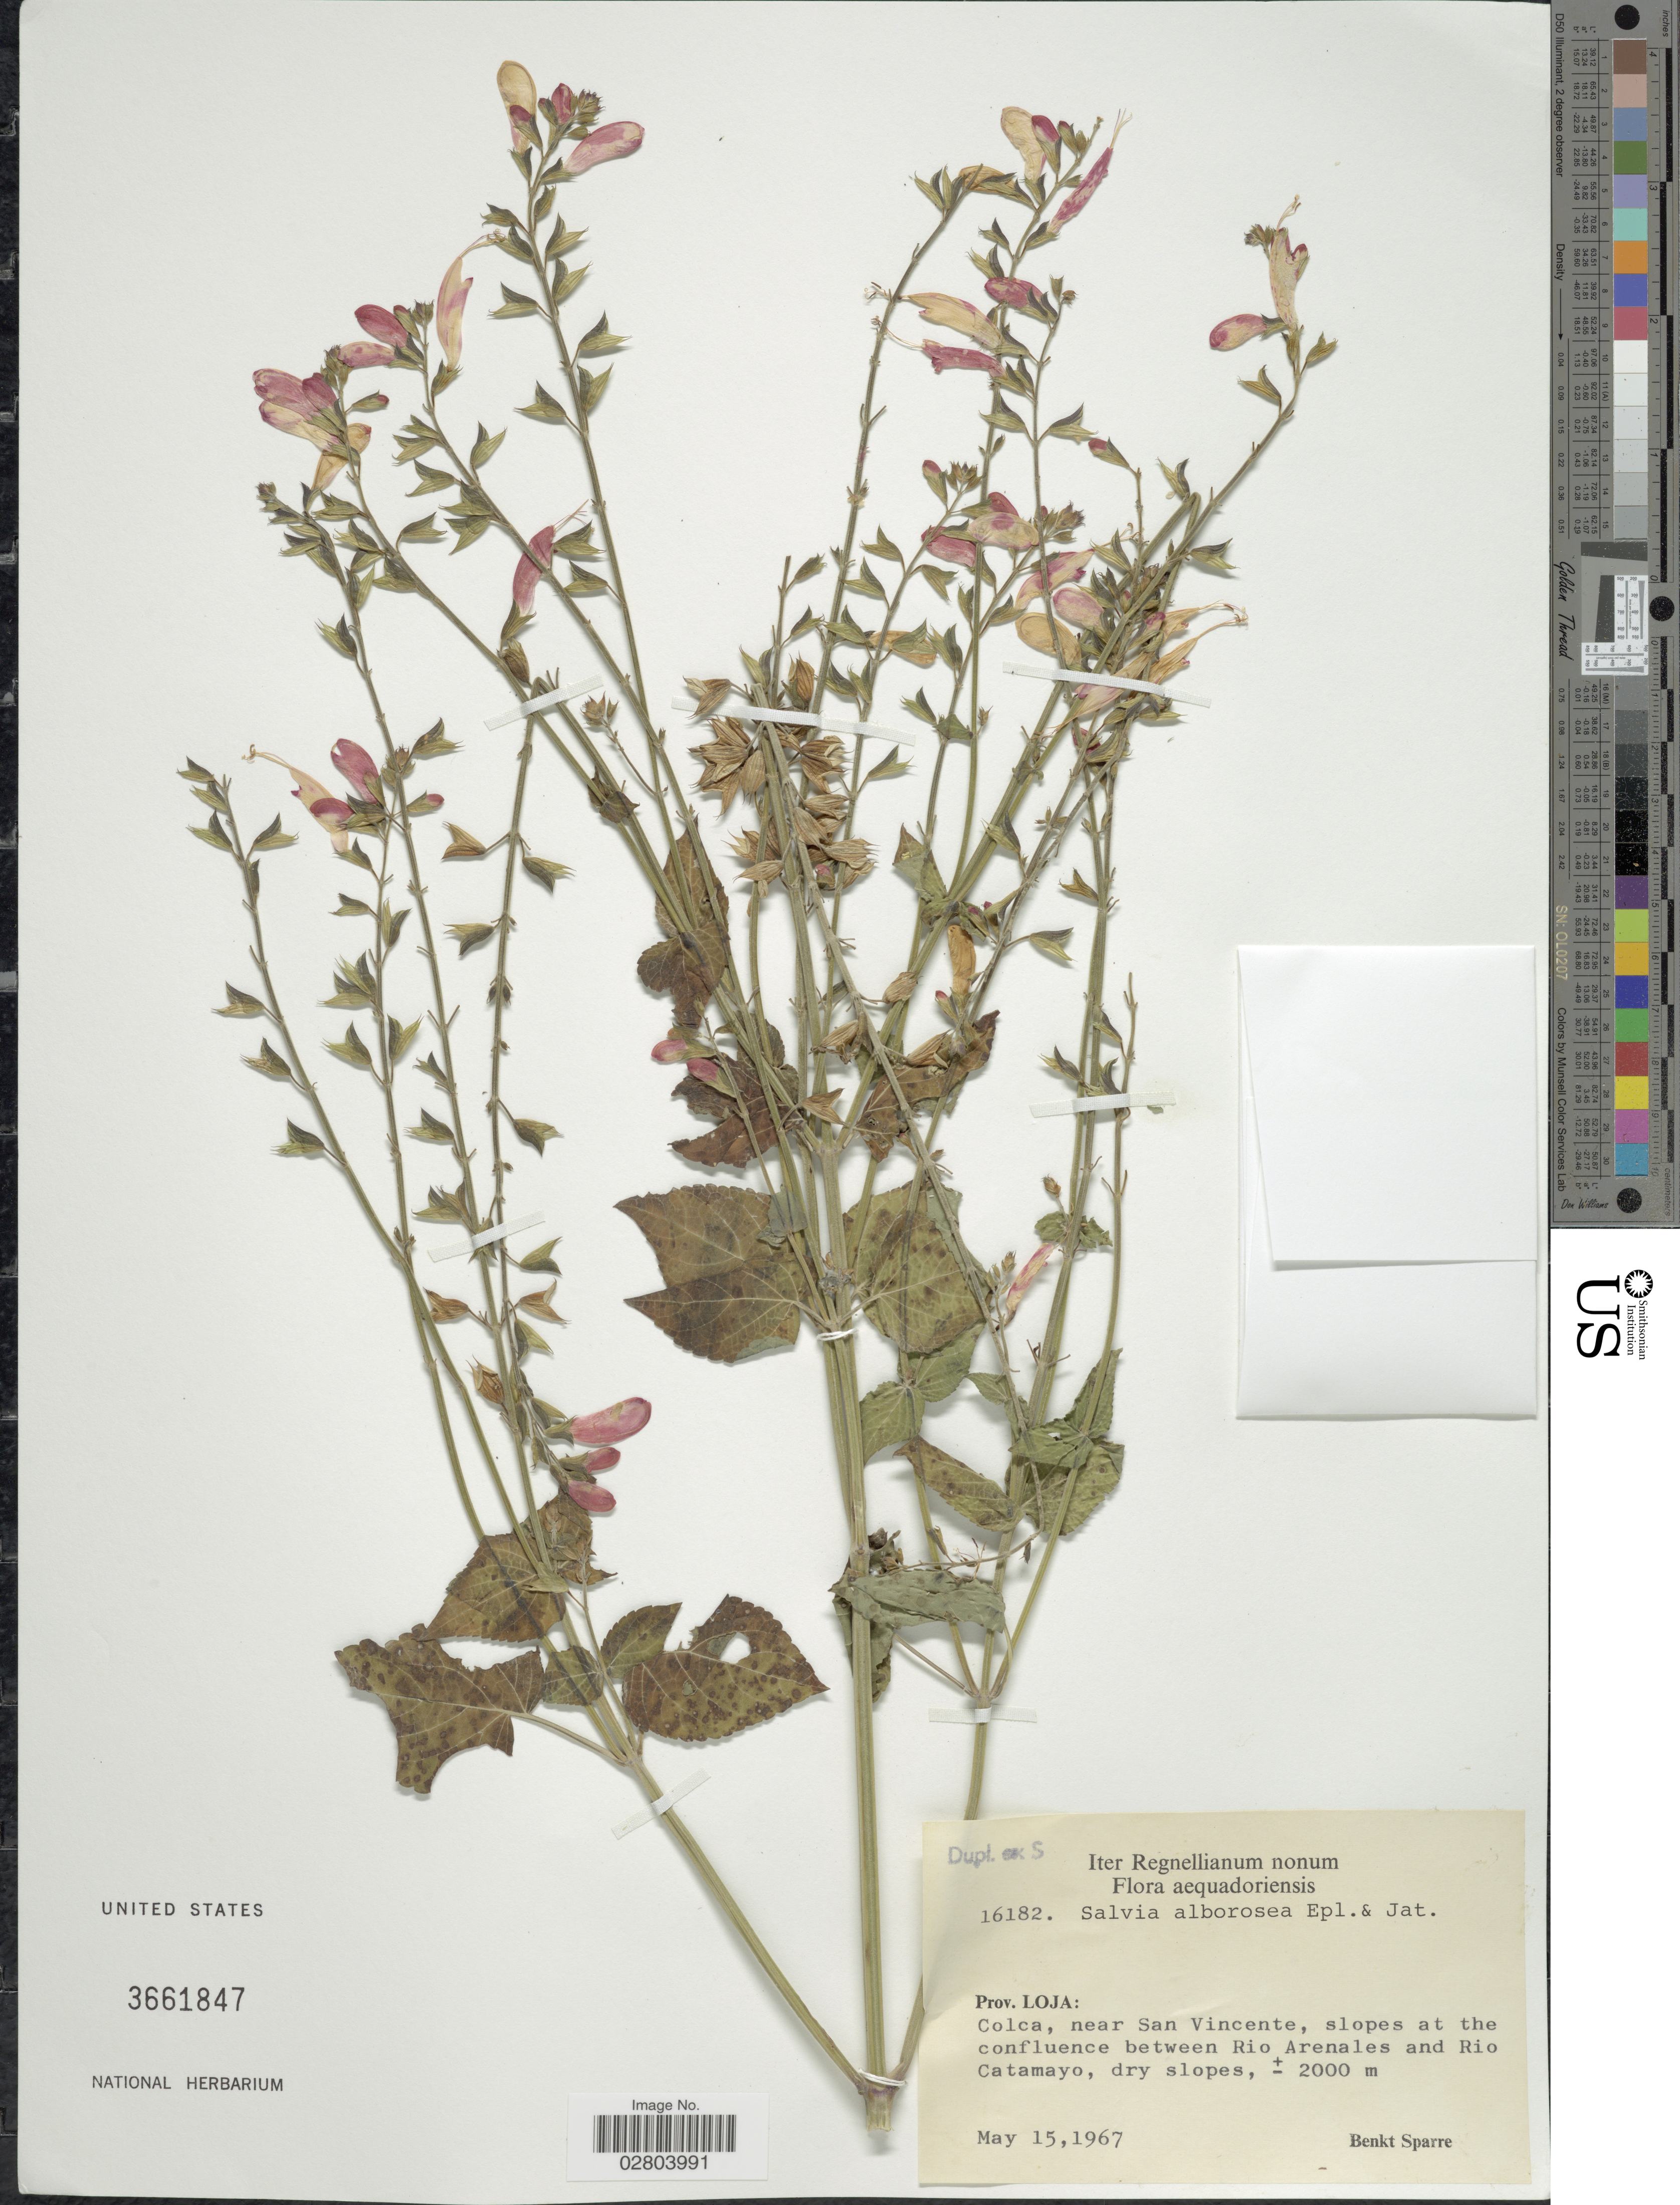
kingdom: Plantae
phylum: Tracheophyta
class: Magnoliopsida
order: Lamiales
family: Lamiaceae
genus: Salvia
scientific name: Salvia alborosea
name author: Epling & Játiva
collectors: B. Sparre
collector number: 16182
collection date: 1967-04-15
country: Ecuador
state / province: Loja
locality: Aequadoriensis. Colca, near San Vicente, slopes at the confluence between Rio Arenales and Rio Catamayo, dry slopes.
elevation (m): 2000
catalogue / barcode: US 3661847